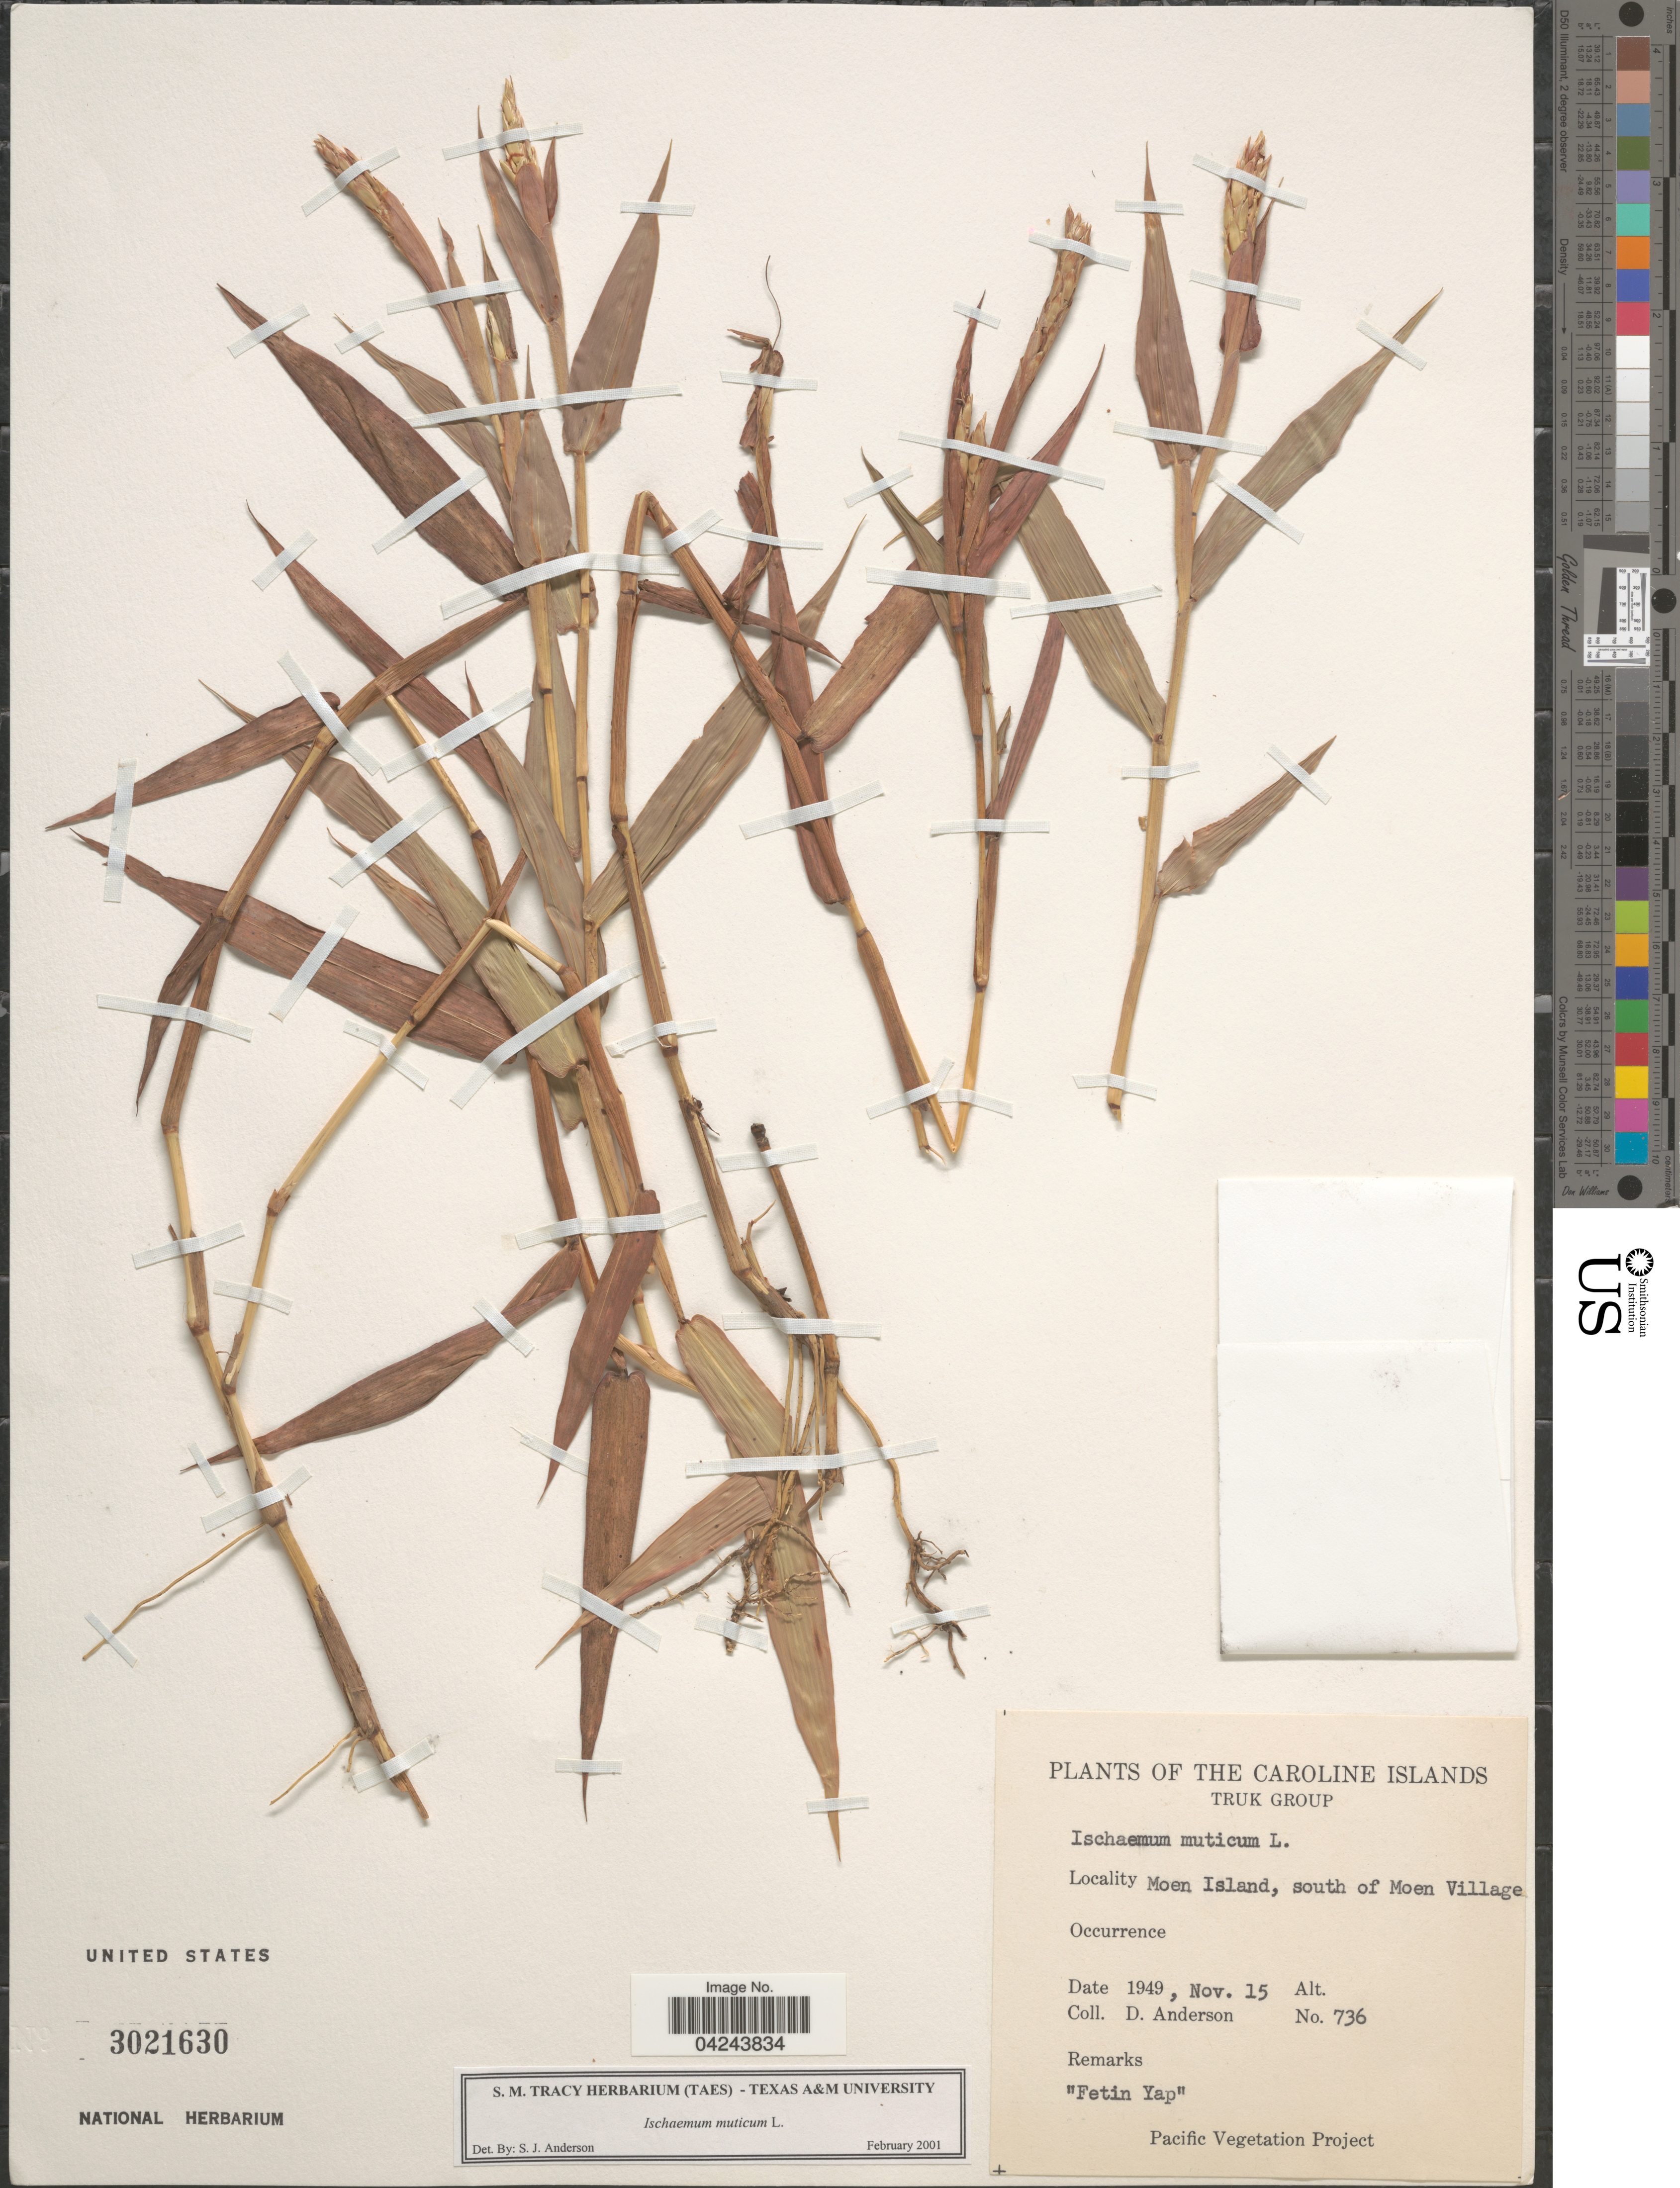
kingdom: Plantae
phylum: Tracheophyta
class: Liliopsida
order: Poales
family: Poaceae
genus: Ischaemum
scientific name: Ischaemum muticum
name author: L.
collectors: D. Anderson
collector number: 736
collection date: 1949-11-15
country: Micronesia, Federated States of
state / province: Truk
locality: The Caroline Islands. Truk Group. Moen Island, south of Moen Village.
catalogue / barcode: US 3021630